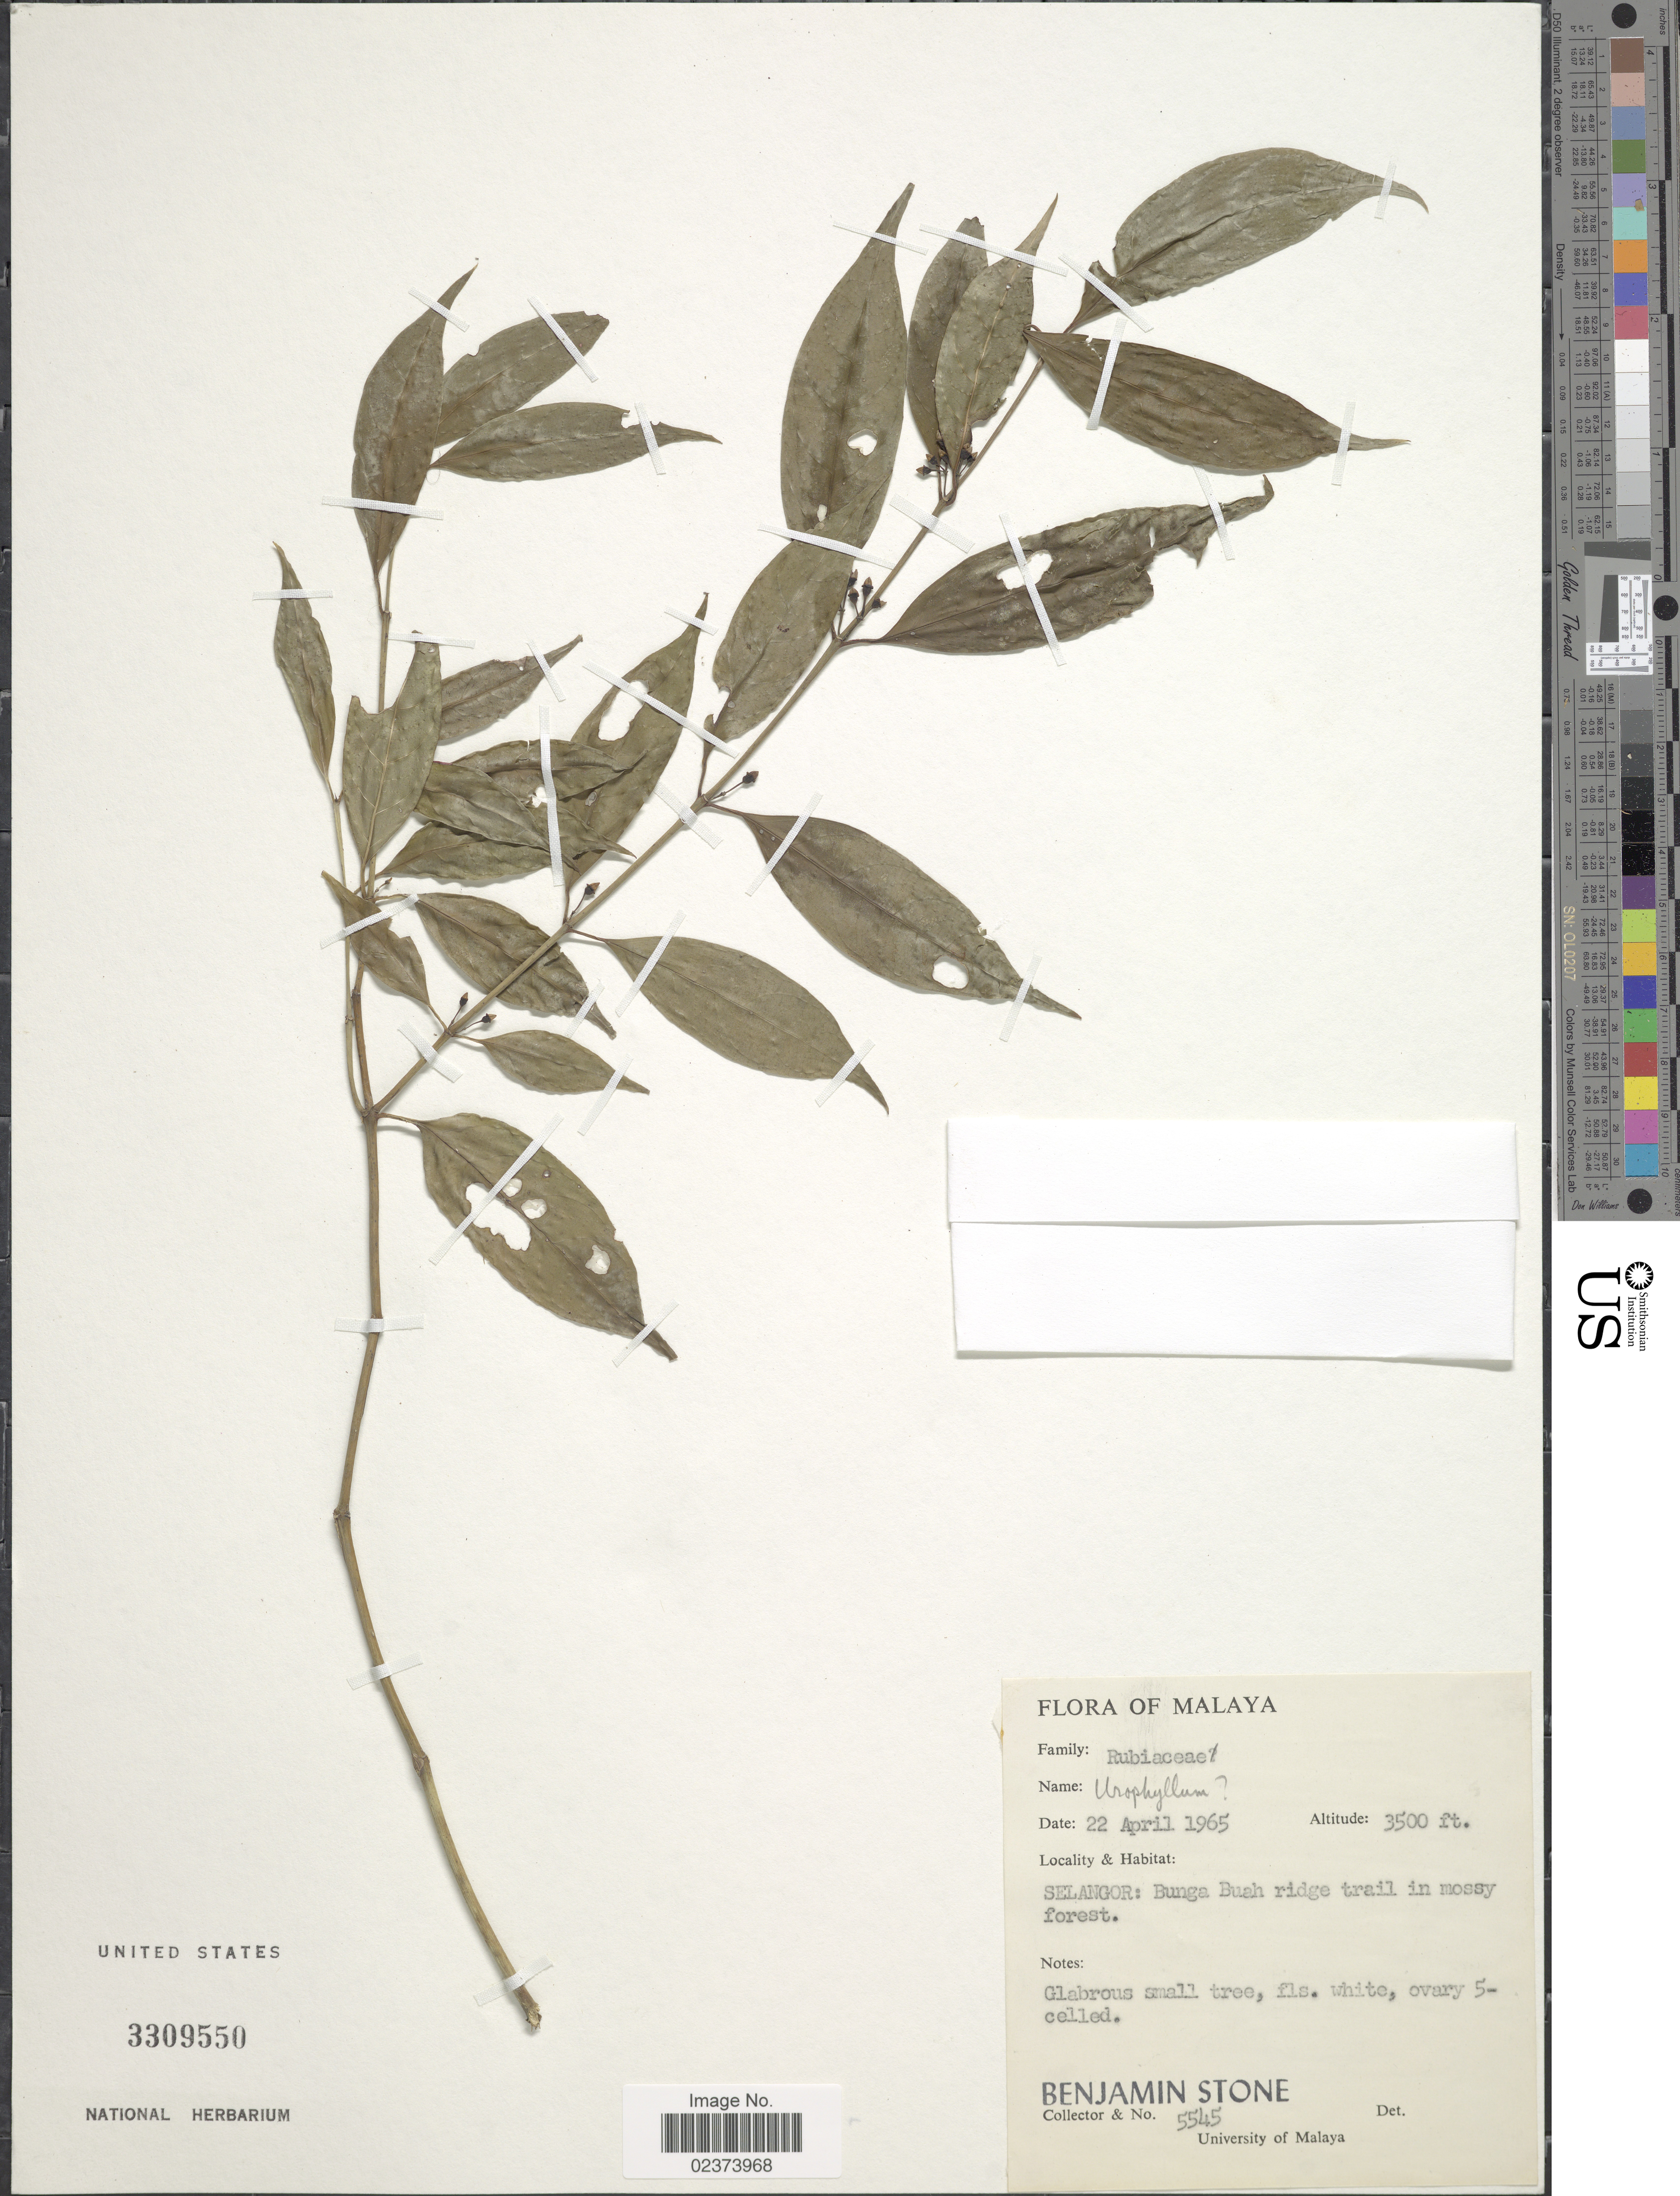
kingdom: Plantae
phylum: Tracheophyta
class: Magnoliopsida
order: Gentianales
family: Rubiaceae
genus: Urophyllum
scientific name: Urophyllum sp.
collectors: B. C. Stone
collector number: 5545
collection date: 1965-04-22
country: Malaysia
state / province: Selangor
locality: Bunga Buah ridge trail in mossy forest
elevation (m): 1067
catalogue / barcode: US 3309550